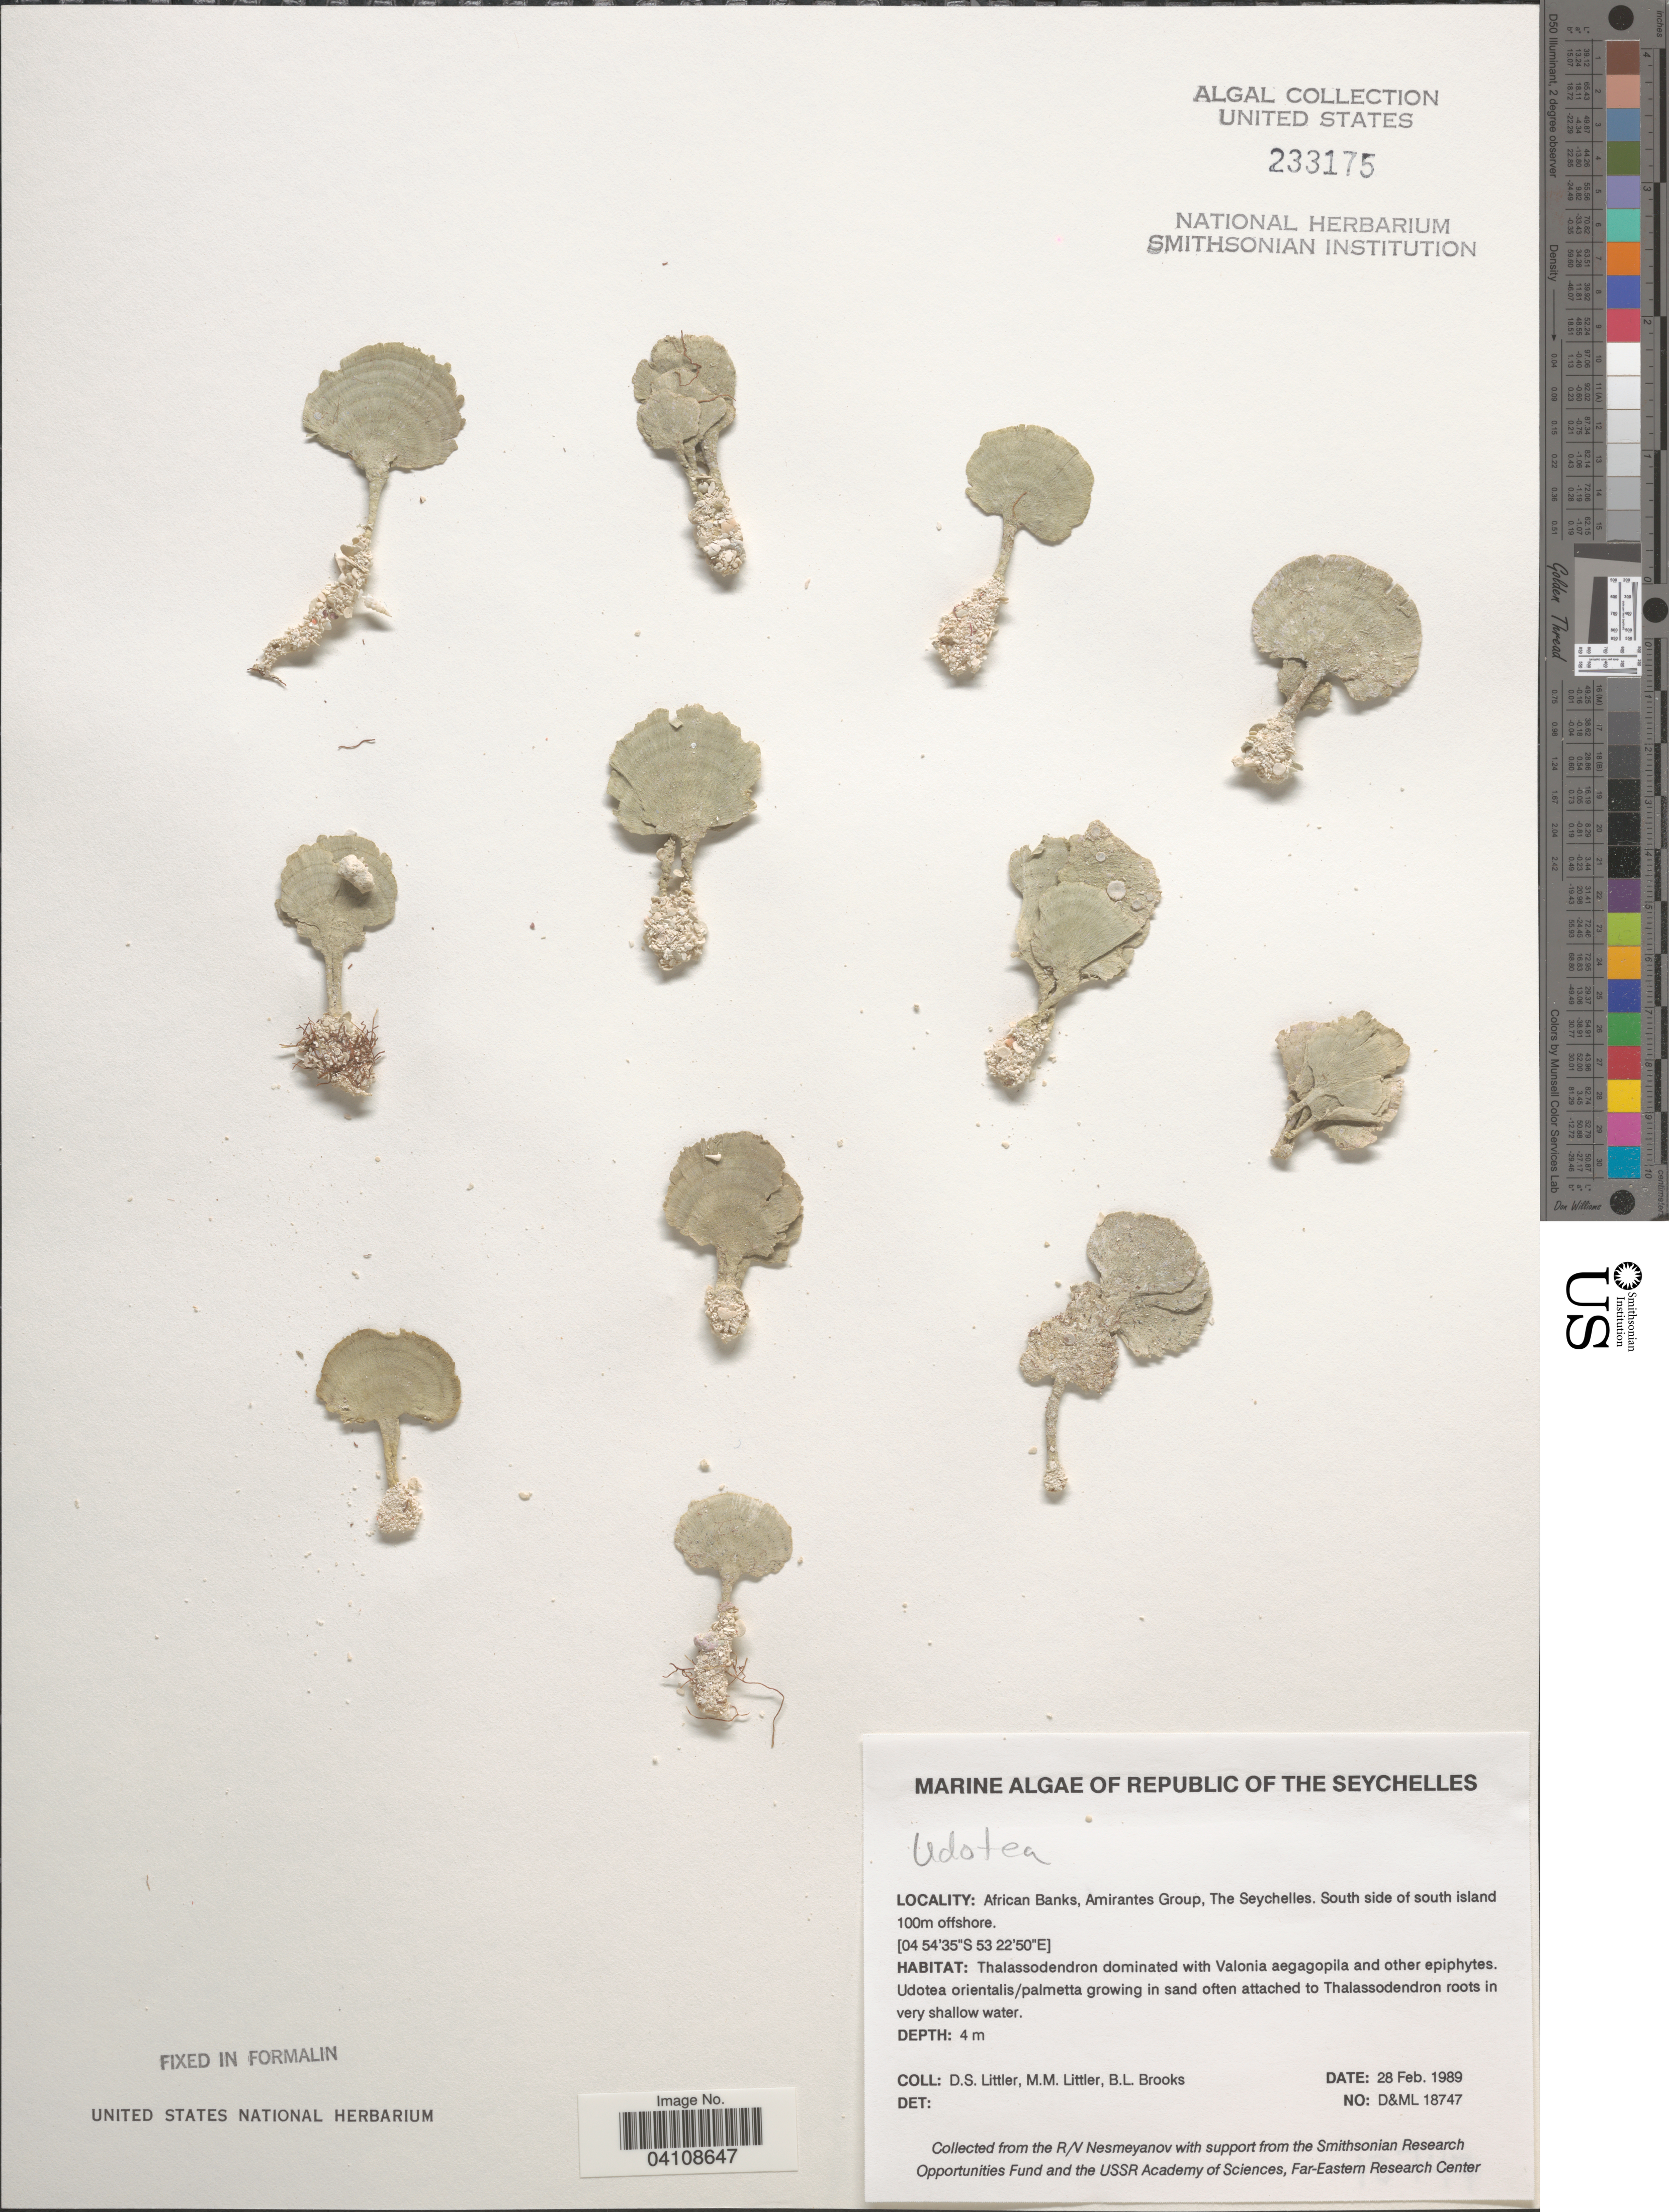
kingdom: Plantae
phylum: Chlorophyta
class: Ulvophyceae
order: Bryopsidales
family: Udoteaceae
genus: Udotea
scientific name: Udotea sp.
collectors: D. S. Littler & B. Brooks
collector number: D&ML18747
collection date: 1989-02-28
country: Seychelles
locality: Republic of The Seychelles. African Banks, Amirantes Group. South side of south island 100m offshore.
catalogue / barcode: US 233175